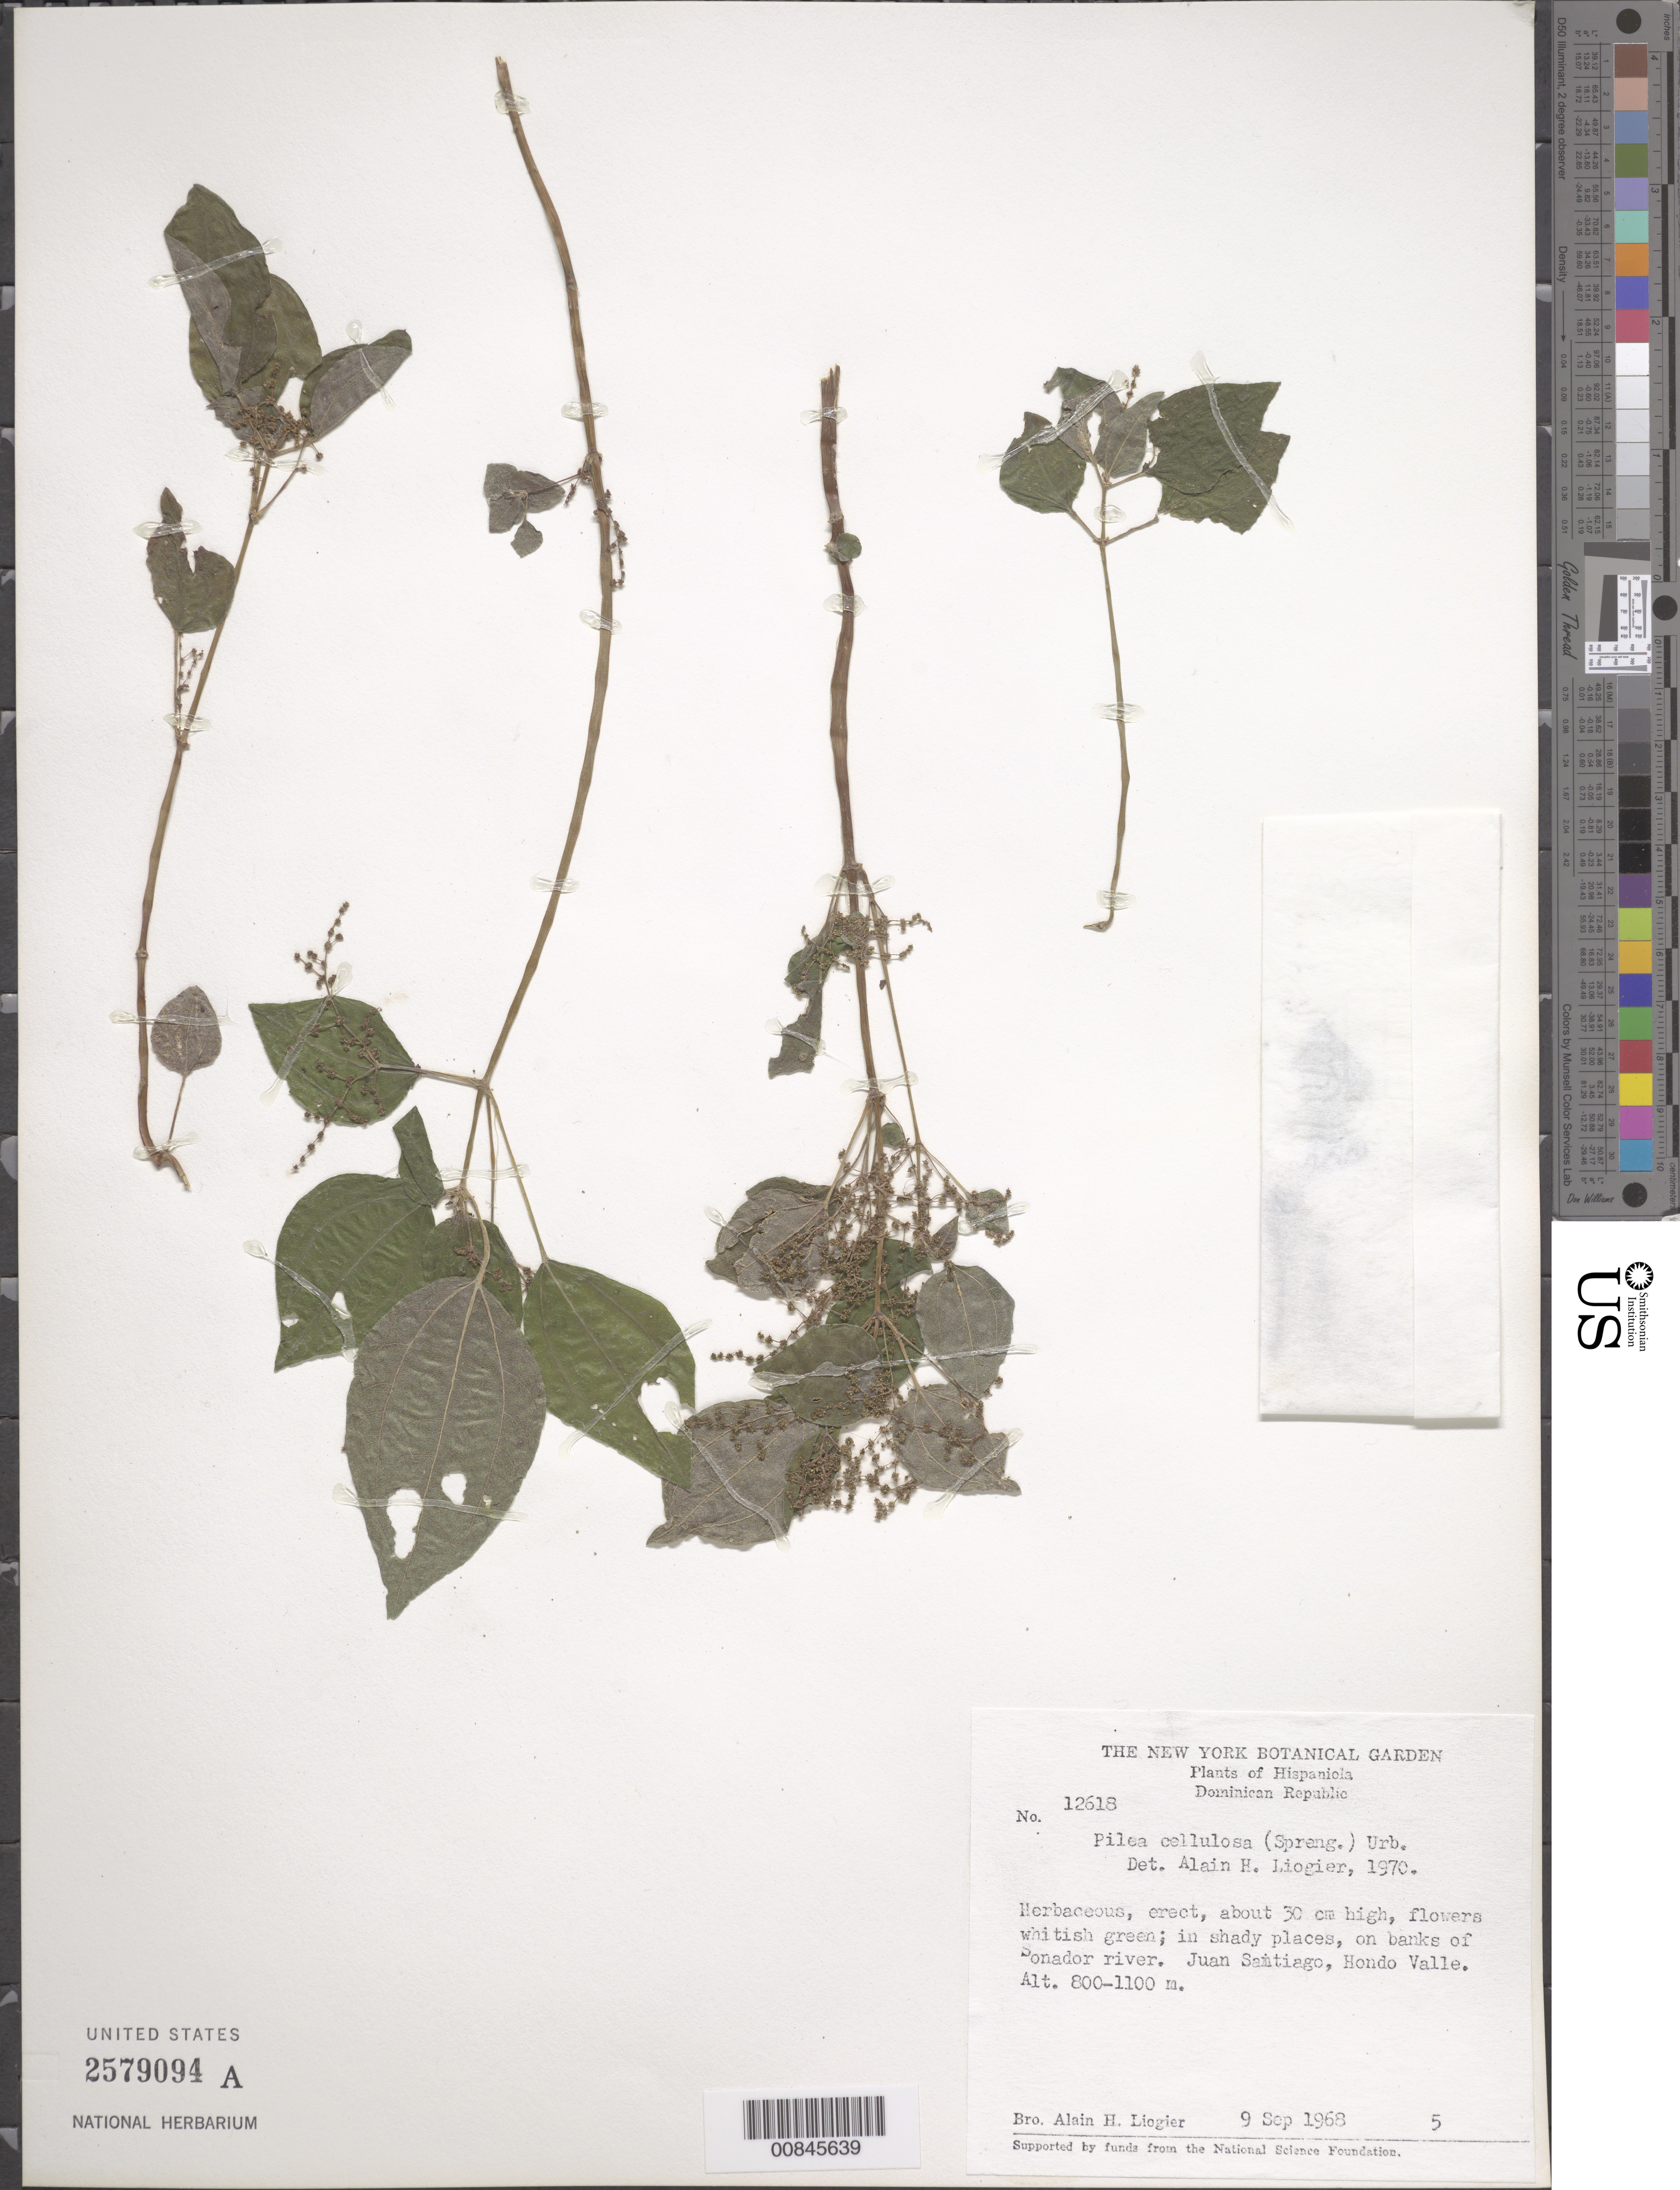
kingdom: Plantae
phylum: Tracheophyta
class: Magnoliopsida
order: Rosales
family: Urticaceae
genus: Pilea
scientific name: Pilea cellulosa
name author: Urb.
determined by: Liogier, Alain H.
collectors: A. H. Liogier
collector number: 12618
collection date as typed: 09 Sep 1968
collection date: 1968-09-09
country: Dominican Republic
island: Hispaniola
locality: On banks of Sonador River. Juan Santiago, Hondo Valle.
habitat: In shady places on banks of river.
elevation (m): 800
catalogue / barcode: US 2579094A